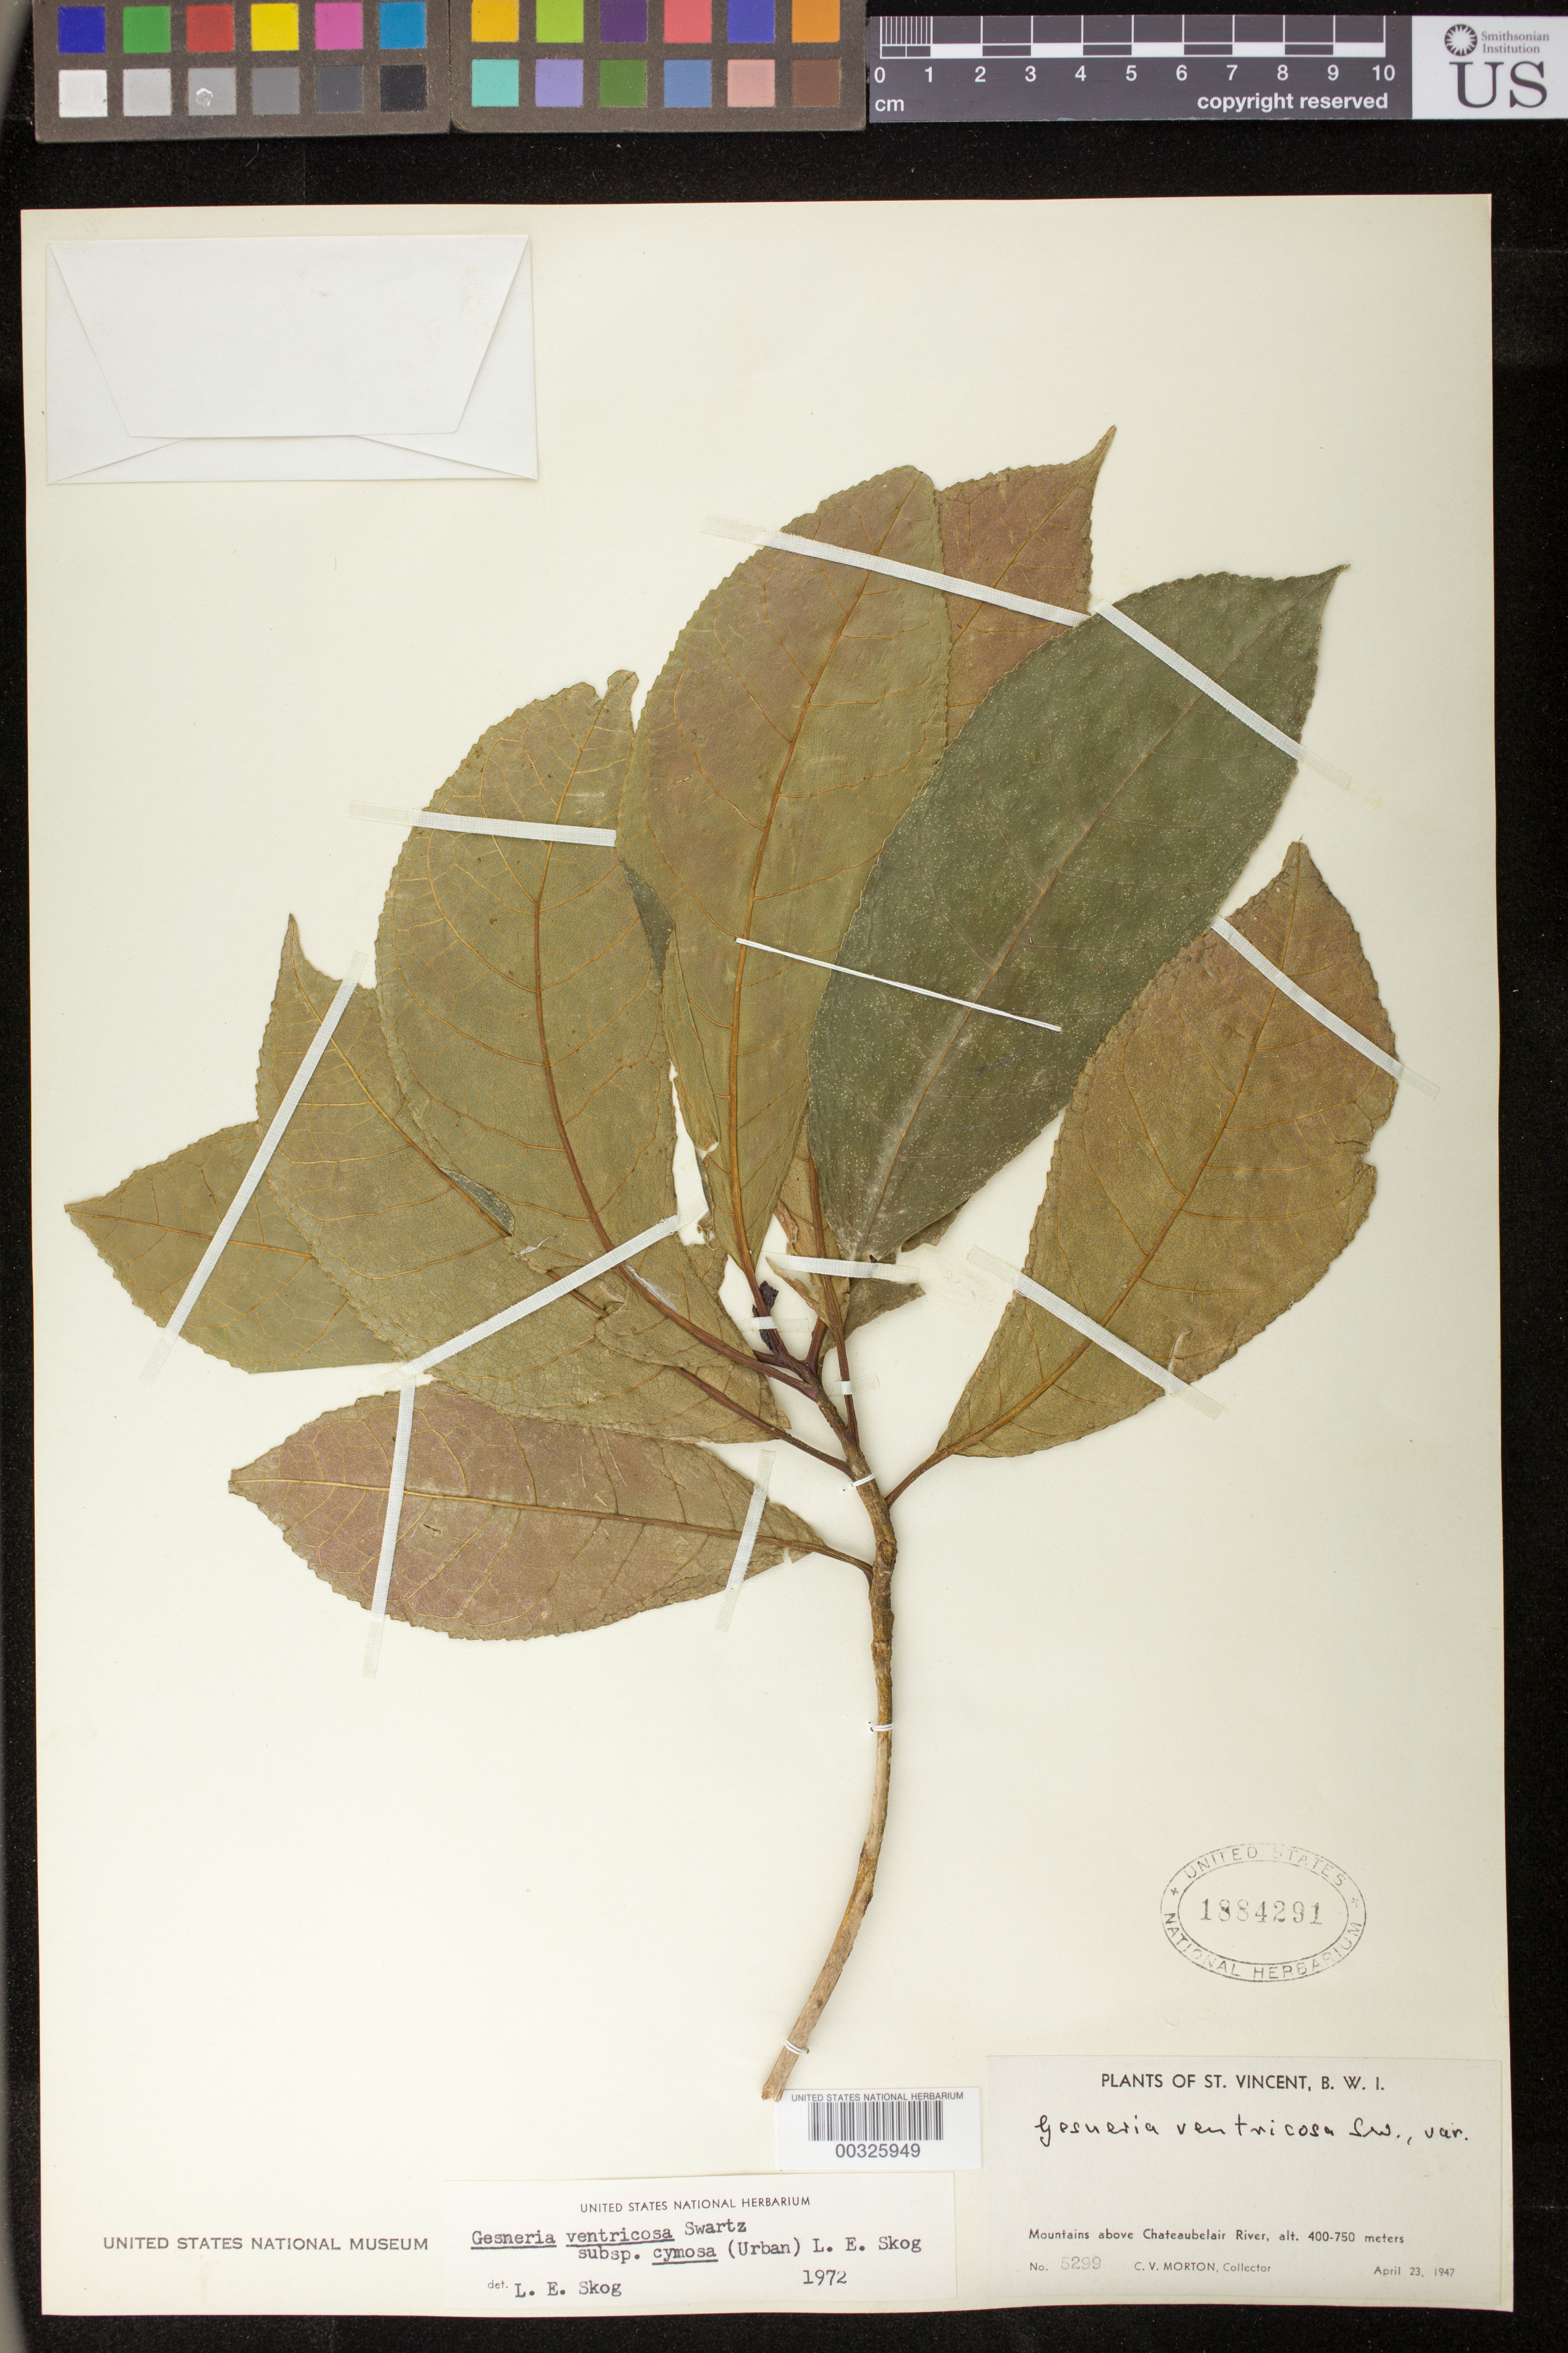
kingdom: Plantae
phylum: Tracheophyta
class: Magnoliopsida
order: Lamiales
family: Gesneriaceae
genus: Gesneria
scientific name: Gesneria ventricosa subsp. cymosa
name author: (Urb.) L.E. Skog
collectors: C. V. Morton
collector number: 5299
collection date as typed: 23 Apr 1947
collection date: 1947-04-23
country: St. Vincent - Grenadines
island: St. Vincent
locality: Mountains above Chateaubelair River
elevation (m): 400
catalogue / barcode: US 1884291